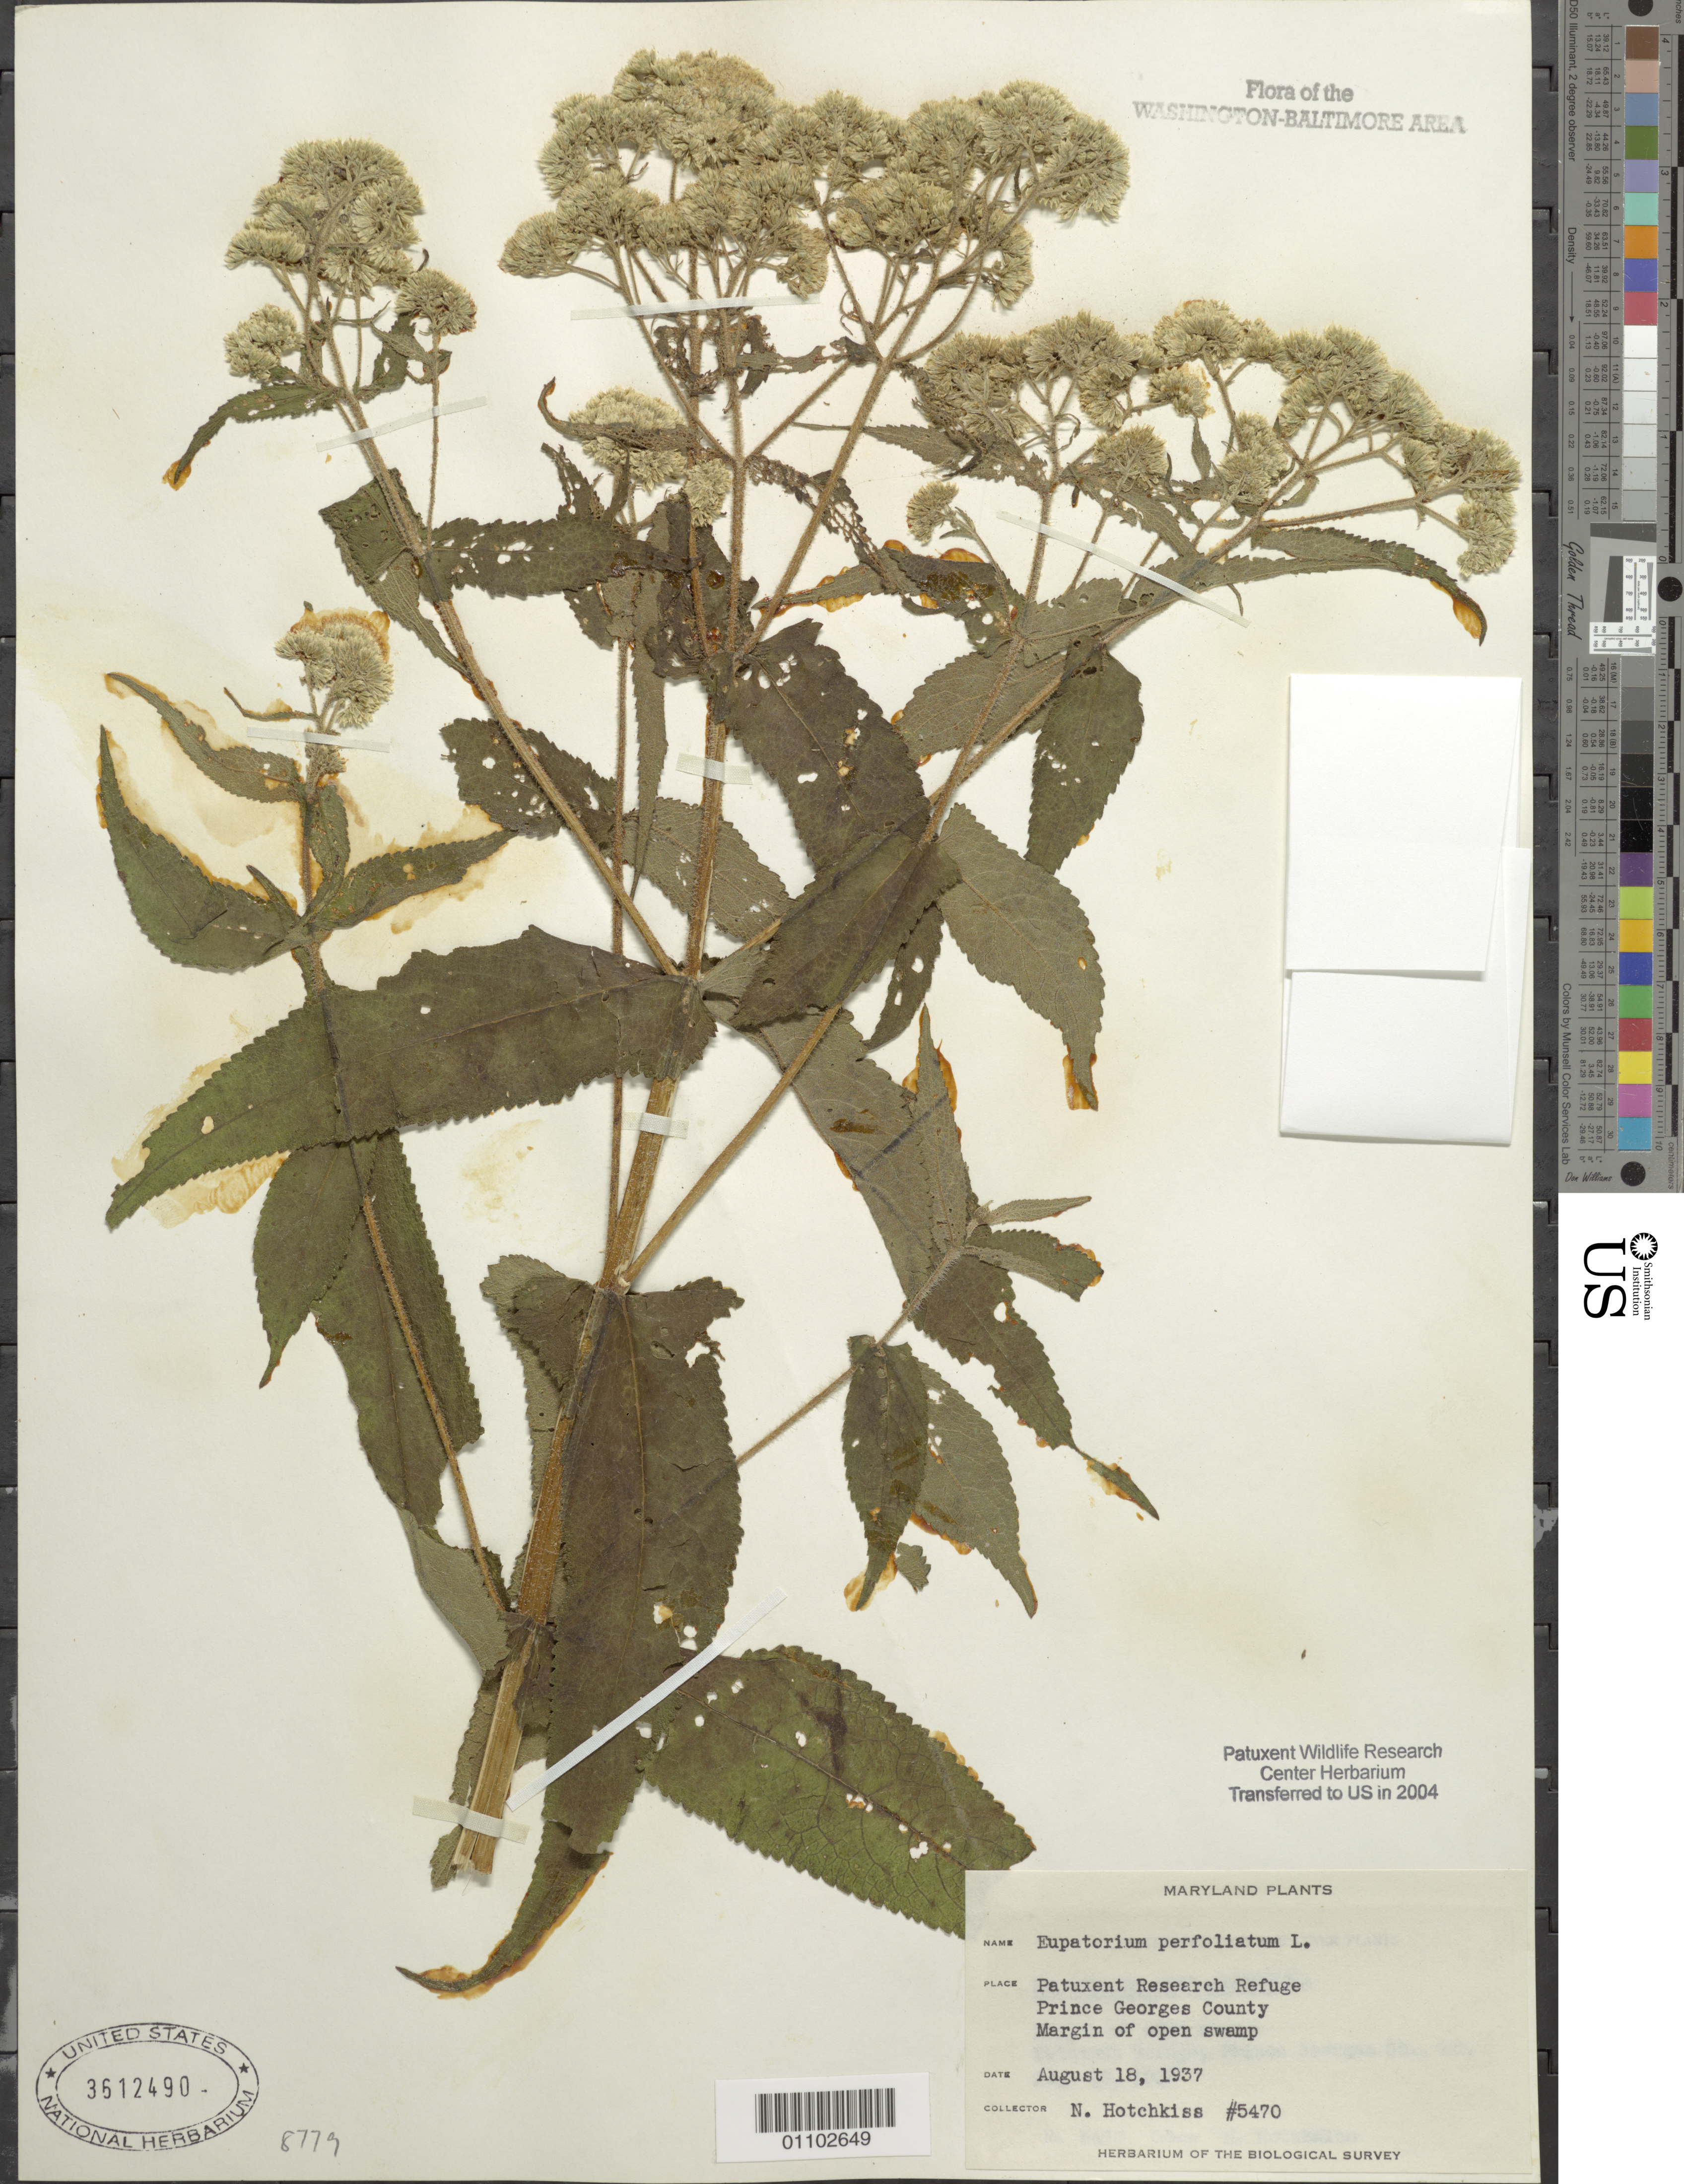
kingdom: Plantae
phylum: Tracheophyta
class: Magnoliopsida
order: Asterales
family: Asteraceae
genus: Eupatorium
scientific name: Eupatorium perfoliatum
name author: L.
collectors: N. Hotchkiss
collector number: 5470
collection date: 1937-08-18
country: United States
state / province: Maryland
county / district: Prince George's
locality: Patuxent Research Refuge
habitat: Margin of open swamp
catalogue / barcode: US 3612490